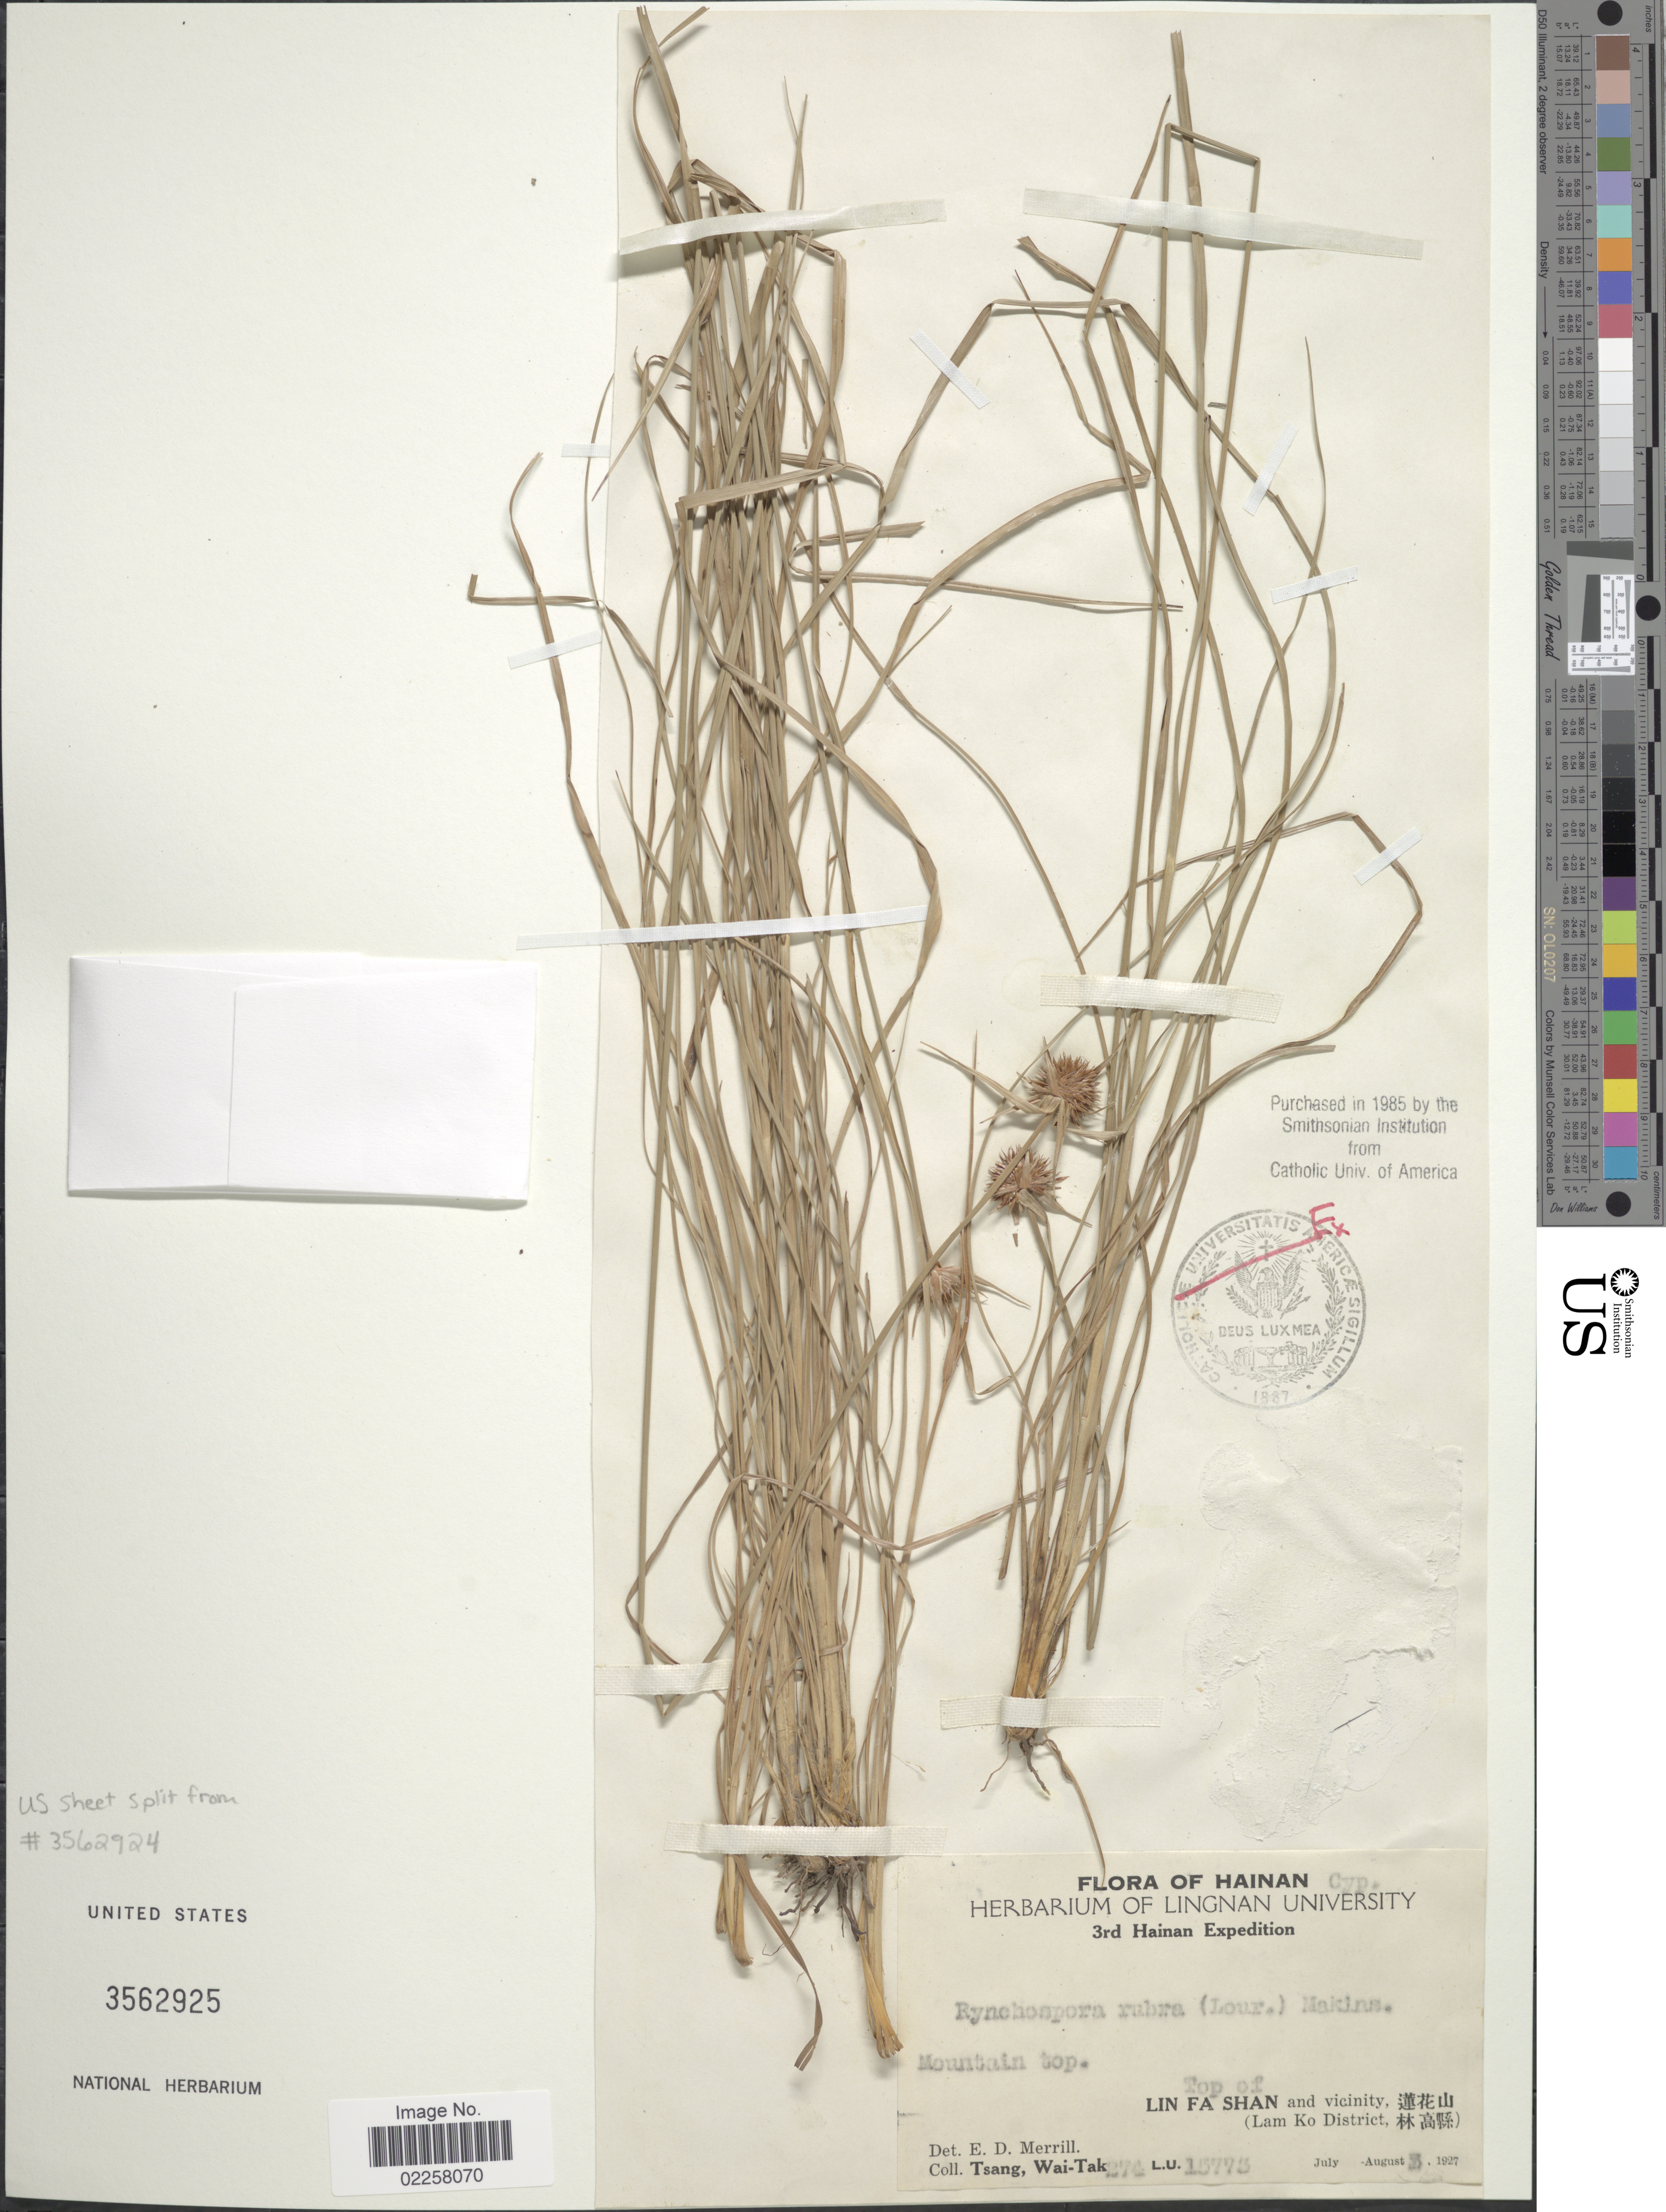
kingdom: Plantae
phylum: Tracheophyta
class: Liliopsida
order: Poales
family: Cyperaceae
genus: Rhynchospora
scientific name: Rhynchospora rubra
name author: (Lour.) Makino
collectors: W. T. Tsang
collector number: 274/L.U.15773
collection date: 1927-08-03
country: China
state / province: Hainan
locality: Mountain top. Top of Lin Fa Shan and vicinity. (Lam Ko District)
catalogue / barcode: US 3562925